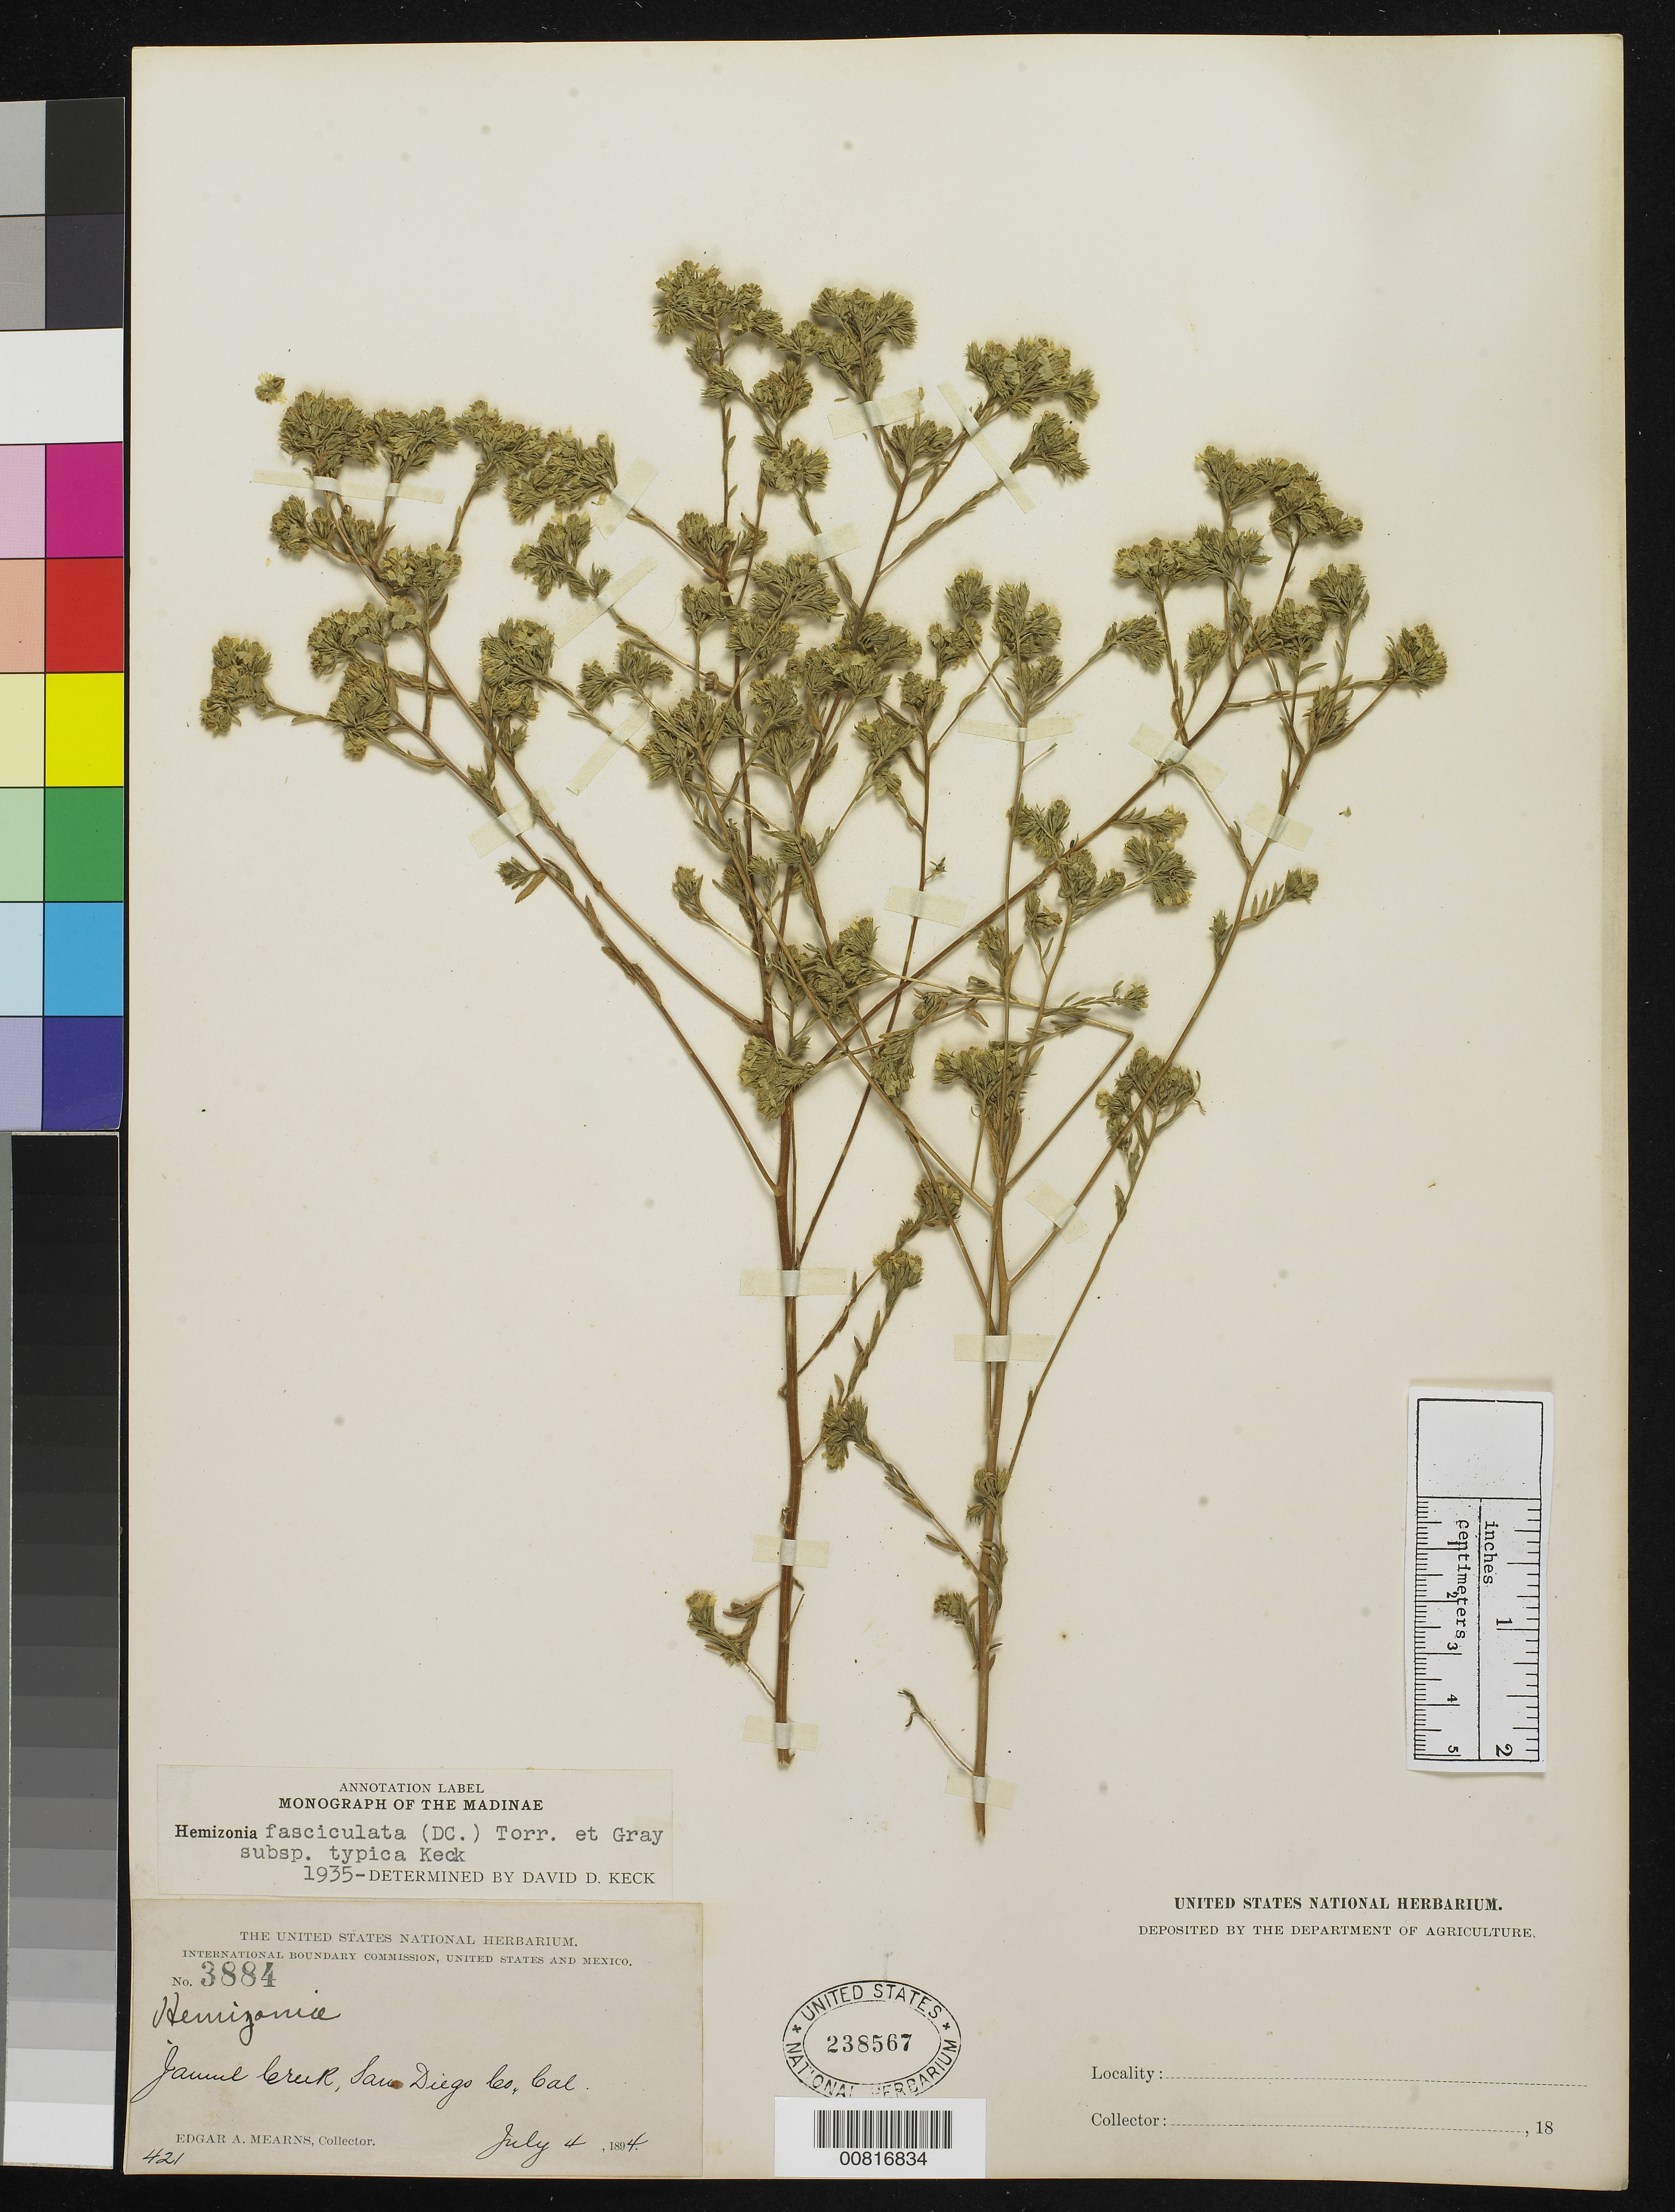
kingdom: Plantae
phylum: Tracheophyta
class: Magnoliopsida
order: Asterales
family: Asteraceae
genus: Deinandra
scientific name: Deinandra fasciculata subsp. fasciculata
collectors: E. A. Mearns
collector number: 3884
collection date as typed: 04 Jul 1894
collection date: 1894-07-04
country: United States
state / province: California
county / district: San Diego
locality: Jamul Creek, San Diego County, California.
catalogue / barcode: US 238567